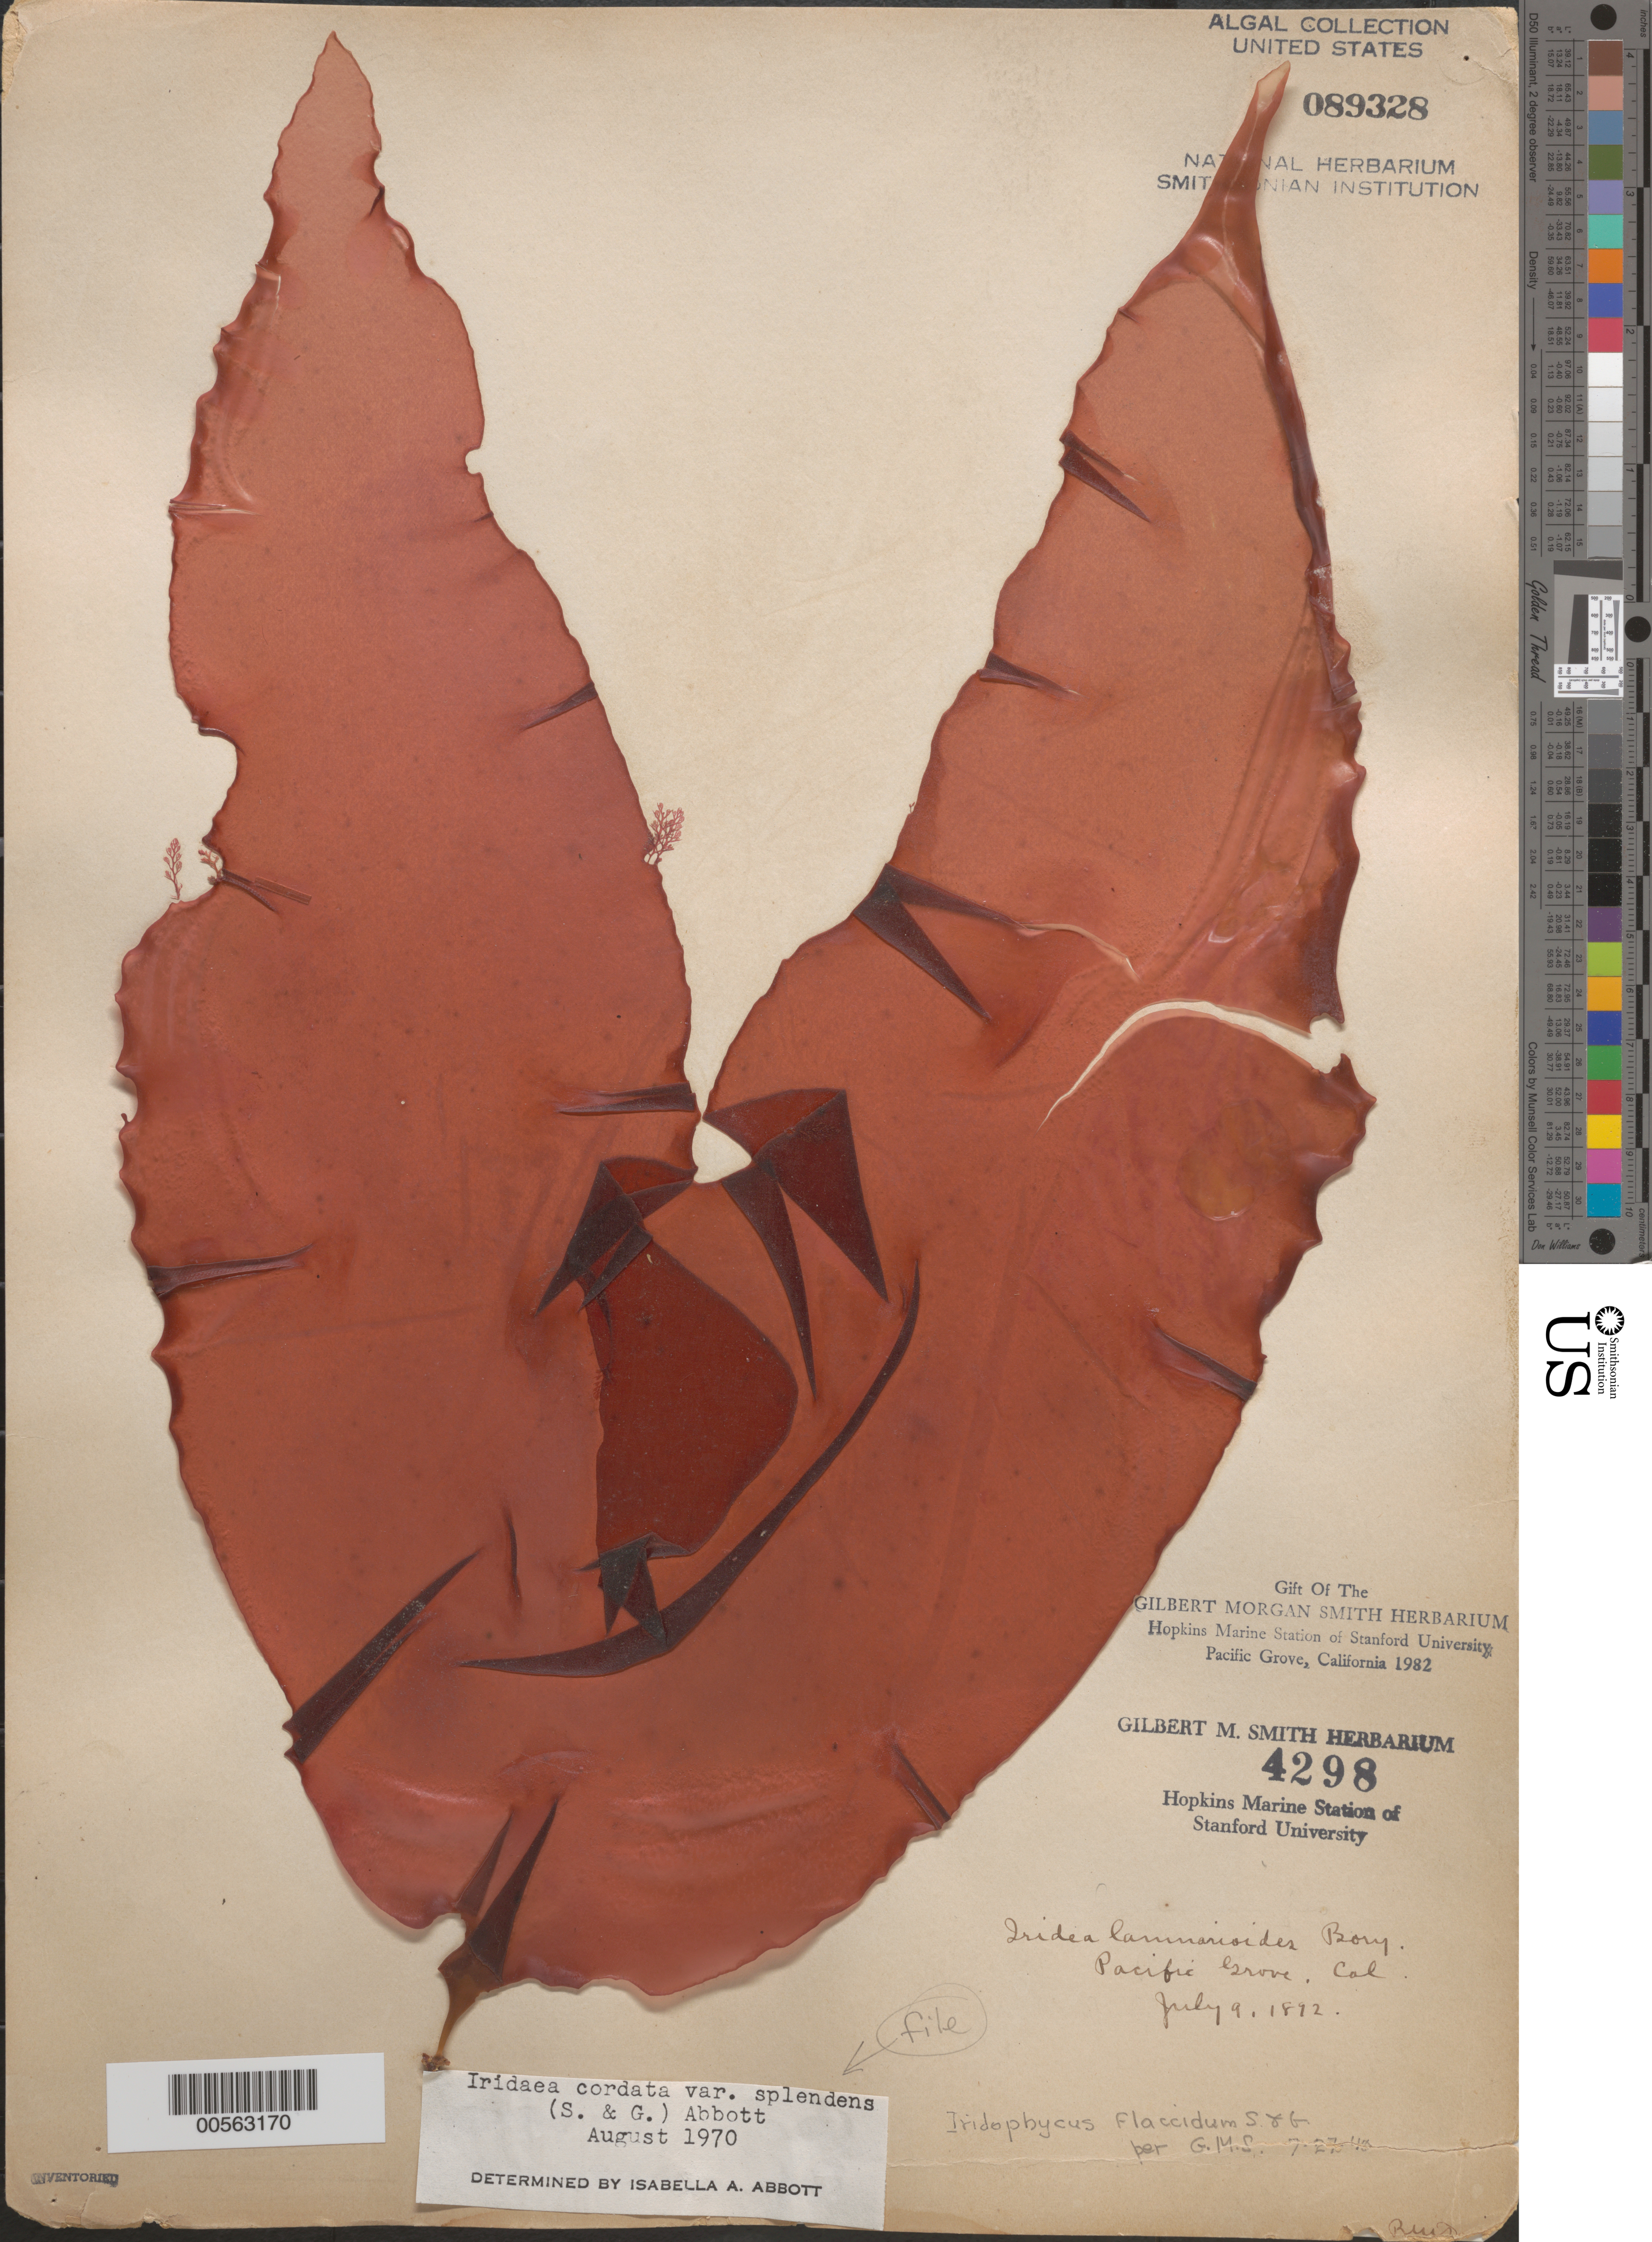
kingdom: Plantae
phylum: Rhodophyta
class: Florideophyceae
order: Gigartinales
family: Gigartinaceae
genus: Iridaea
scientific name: Iridaea cordata var. splendens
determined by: Abbott, Isabella A.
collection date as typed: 09 Jul 1892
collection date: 1892-07-09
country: United States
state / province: California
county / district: Monterey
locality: Pacific Grove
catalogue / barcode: US 89328